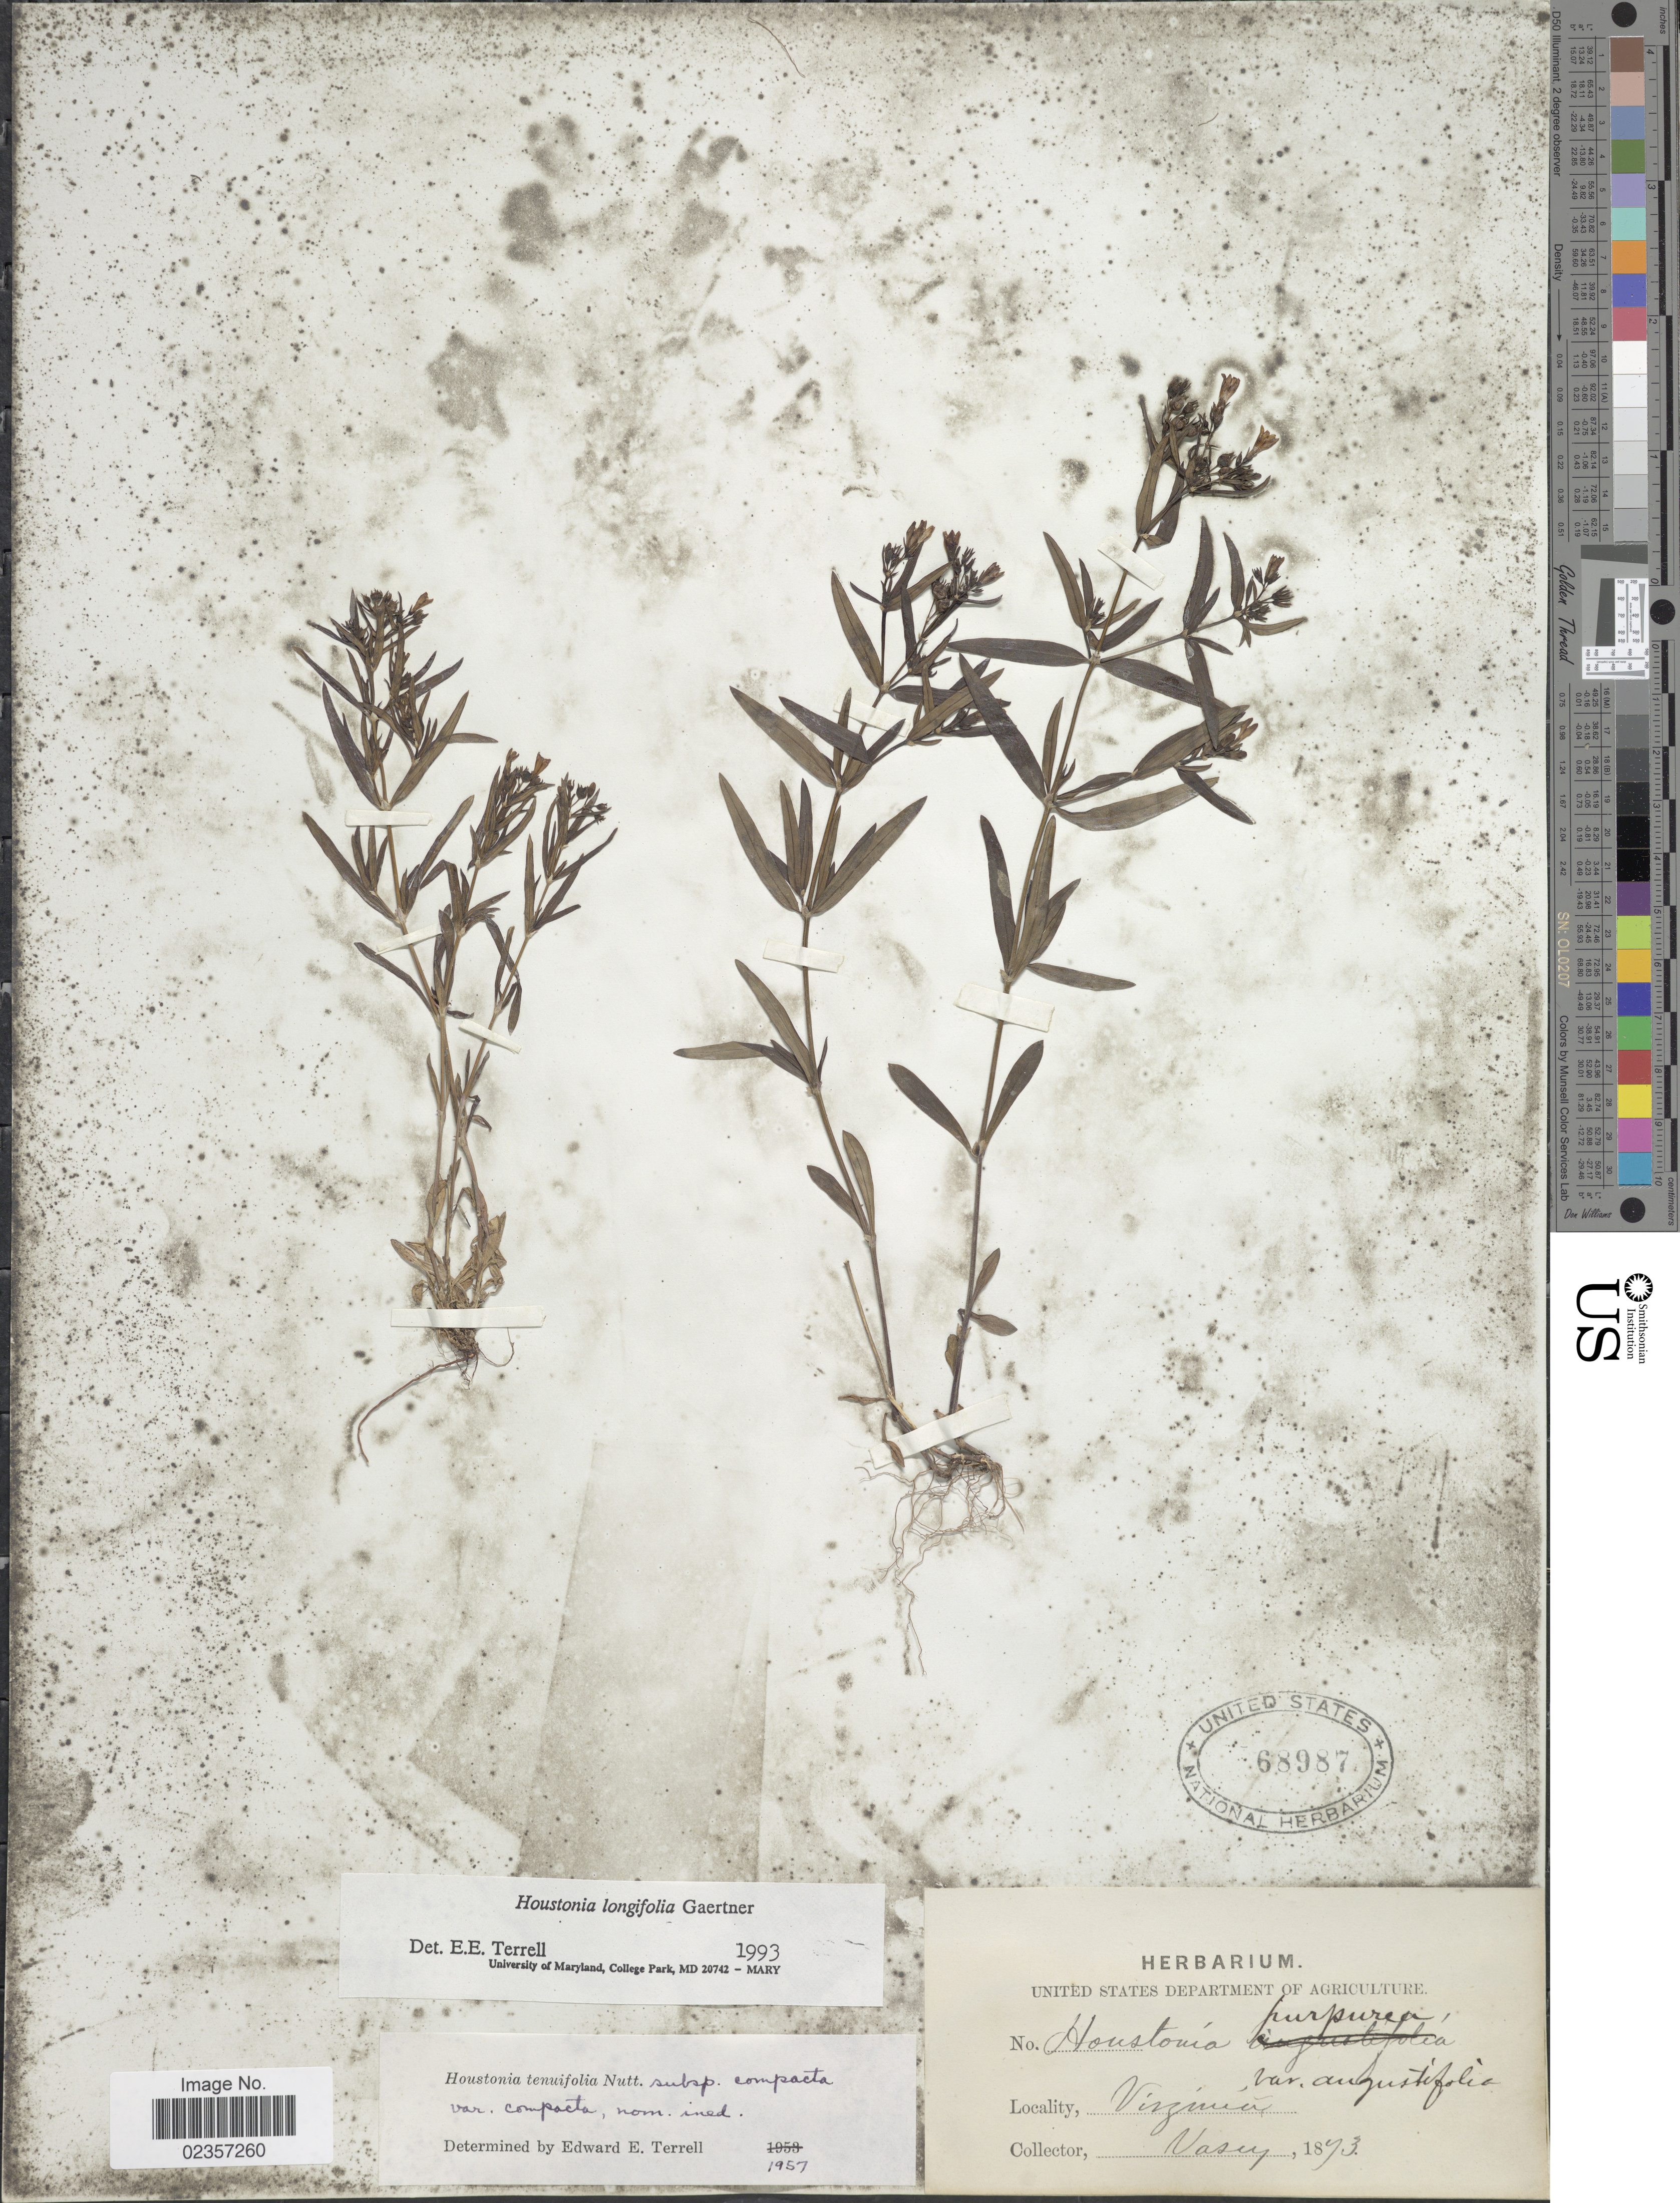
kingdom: Plantae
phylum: Tracheophyta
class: Magnoliopsida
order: Gentianales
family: Rubiaceae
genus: Houstonia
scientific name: Houstonia longifolia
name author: Gaertn.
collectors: Vasey, --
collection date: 1873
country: United States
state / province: Virginia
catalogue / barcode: US 68987